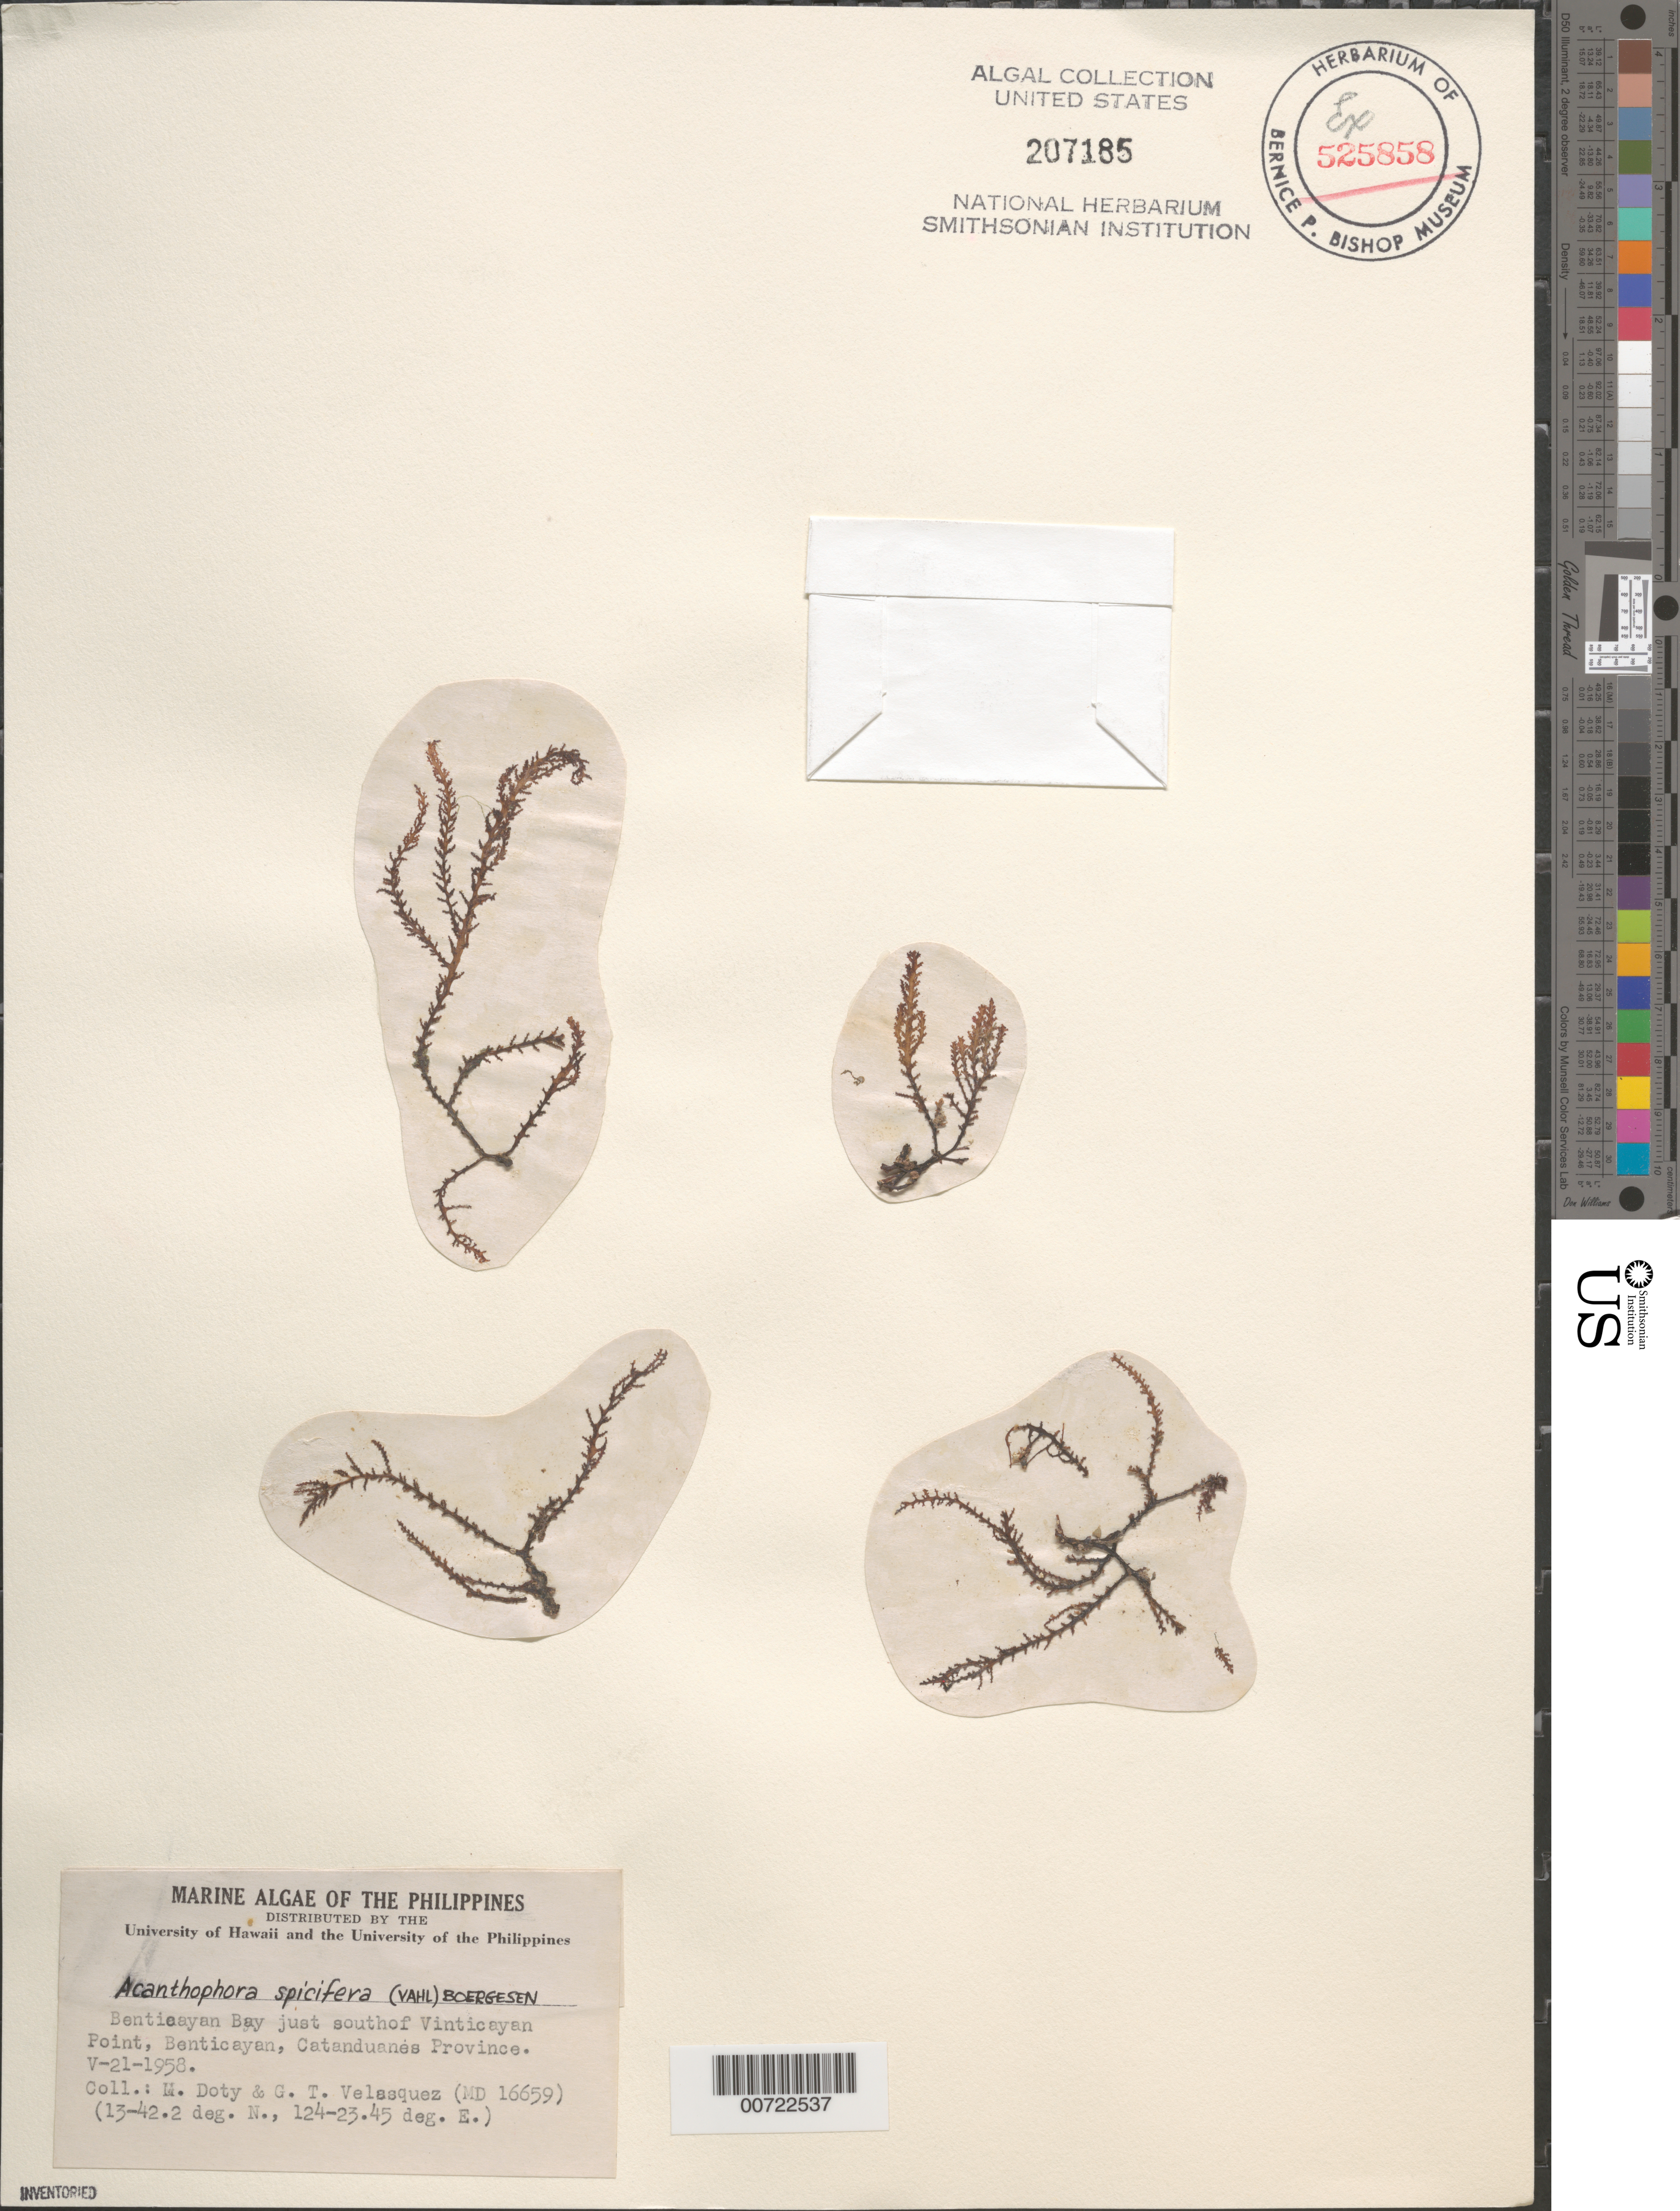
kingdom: Plantae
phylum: Rhodophyta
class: Florideophyceae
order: Ceramiales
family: Rhodomelaceae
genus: Acanthophora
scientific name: Acanthophora spicifera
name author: (Vahl) Børgesen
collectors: M. S. Doty & G. Velasquez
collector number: MSD 16659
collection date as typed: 21 May 1958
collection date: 1958-05-21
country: Philippines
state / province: Bicol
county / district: Catanduanes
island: Catanduanes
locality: Benticayan Bay just south of Vinticayan Point, Benticayan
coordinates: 13-42.2 deg.. N., 124-23.45 deg. E.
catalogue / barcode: US 207185